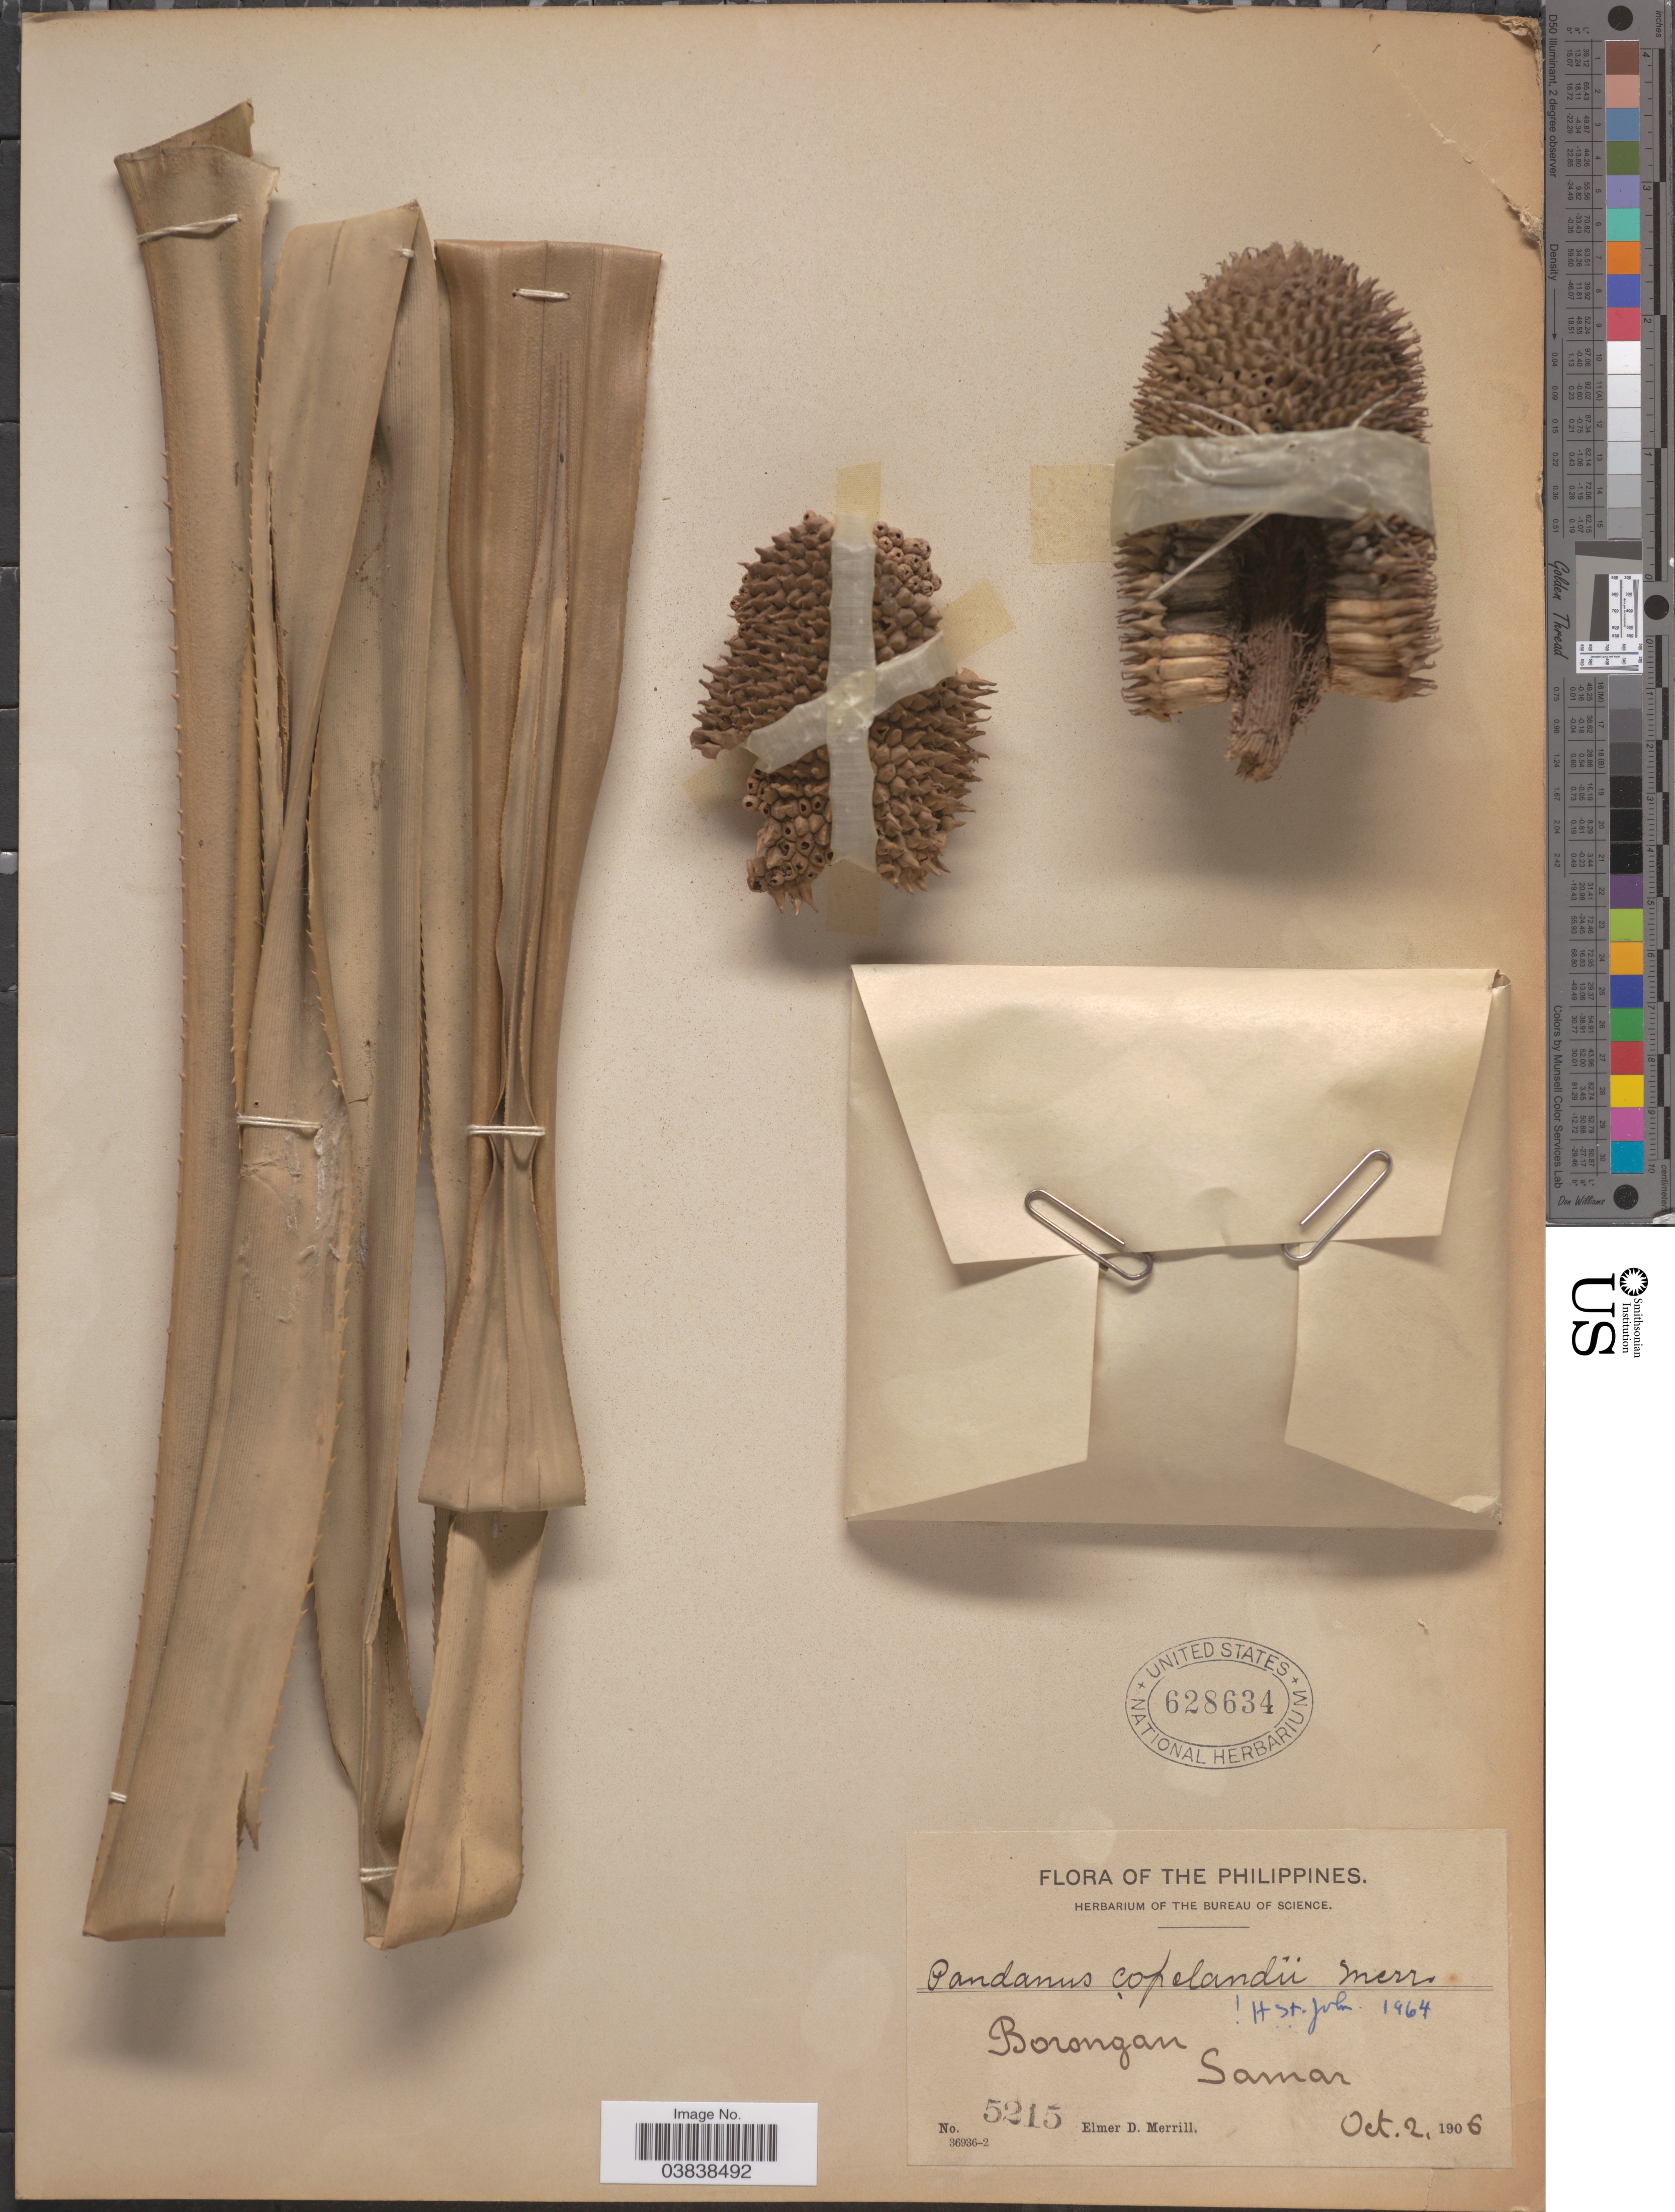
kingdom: Plantae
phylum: Tracheophyta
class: Liliopsida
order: Pandanales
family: Pandanaceae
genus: Pandanus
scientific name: Pandanus copelandii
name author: Merr.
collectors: E. D. Merrill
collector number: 5215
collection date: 1906-10-02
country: Philippines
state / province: Eastern Visayas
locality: Borongan, Samar.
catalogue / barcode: US 628634